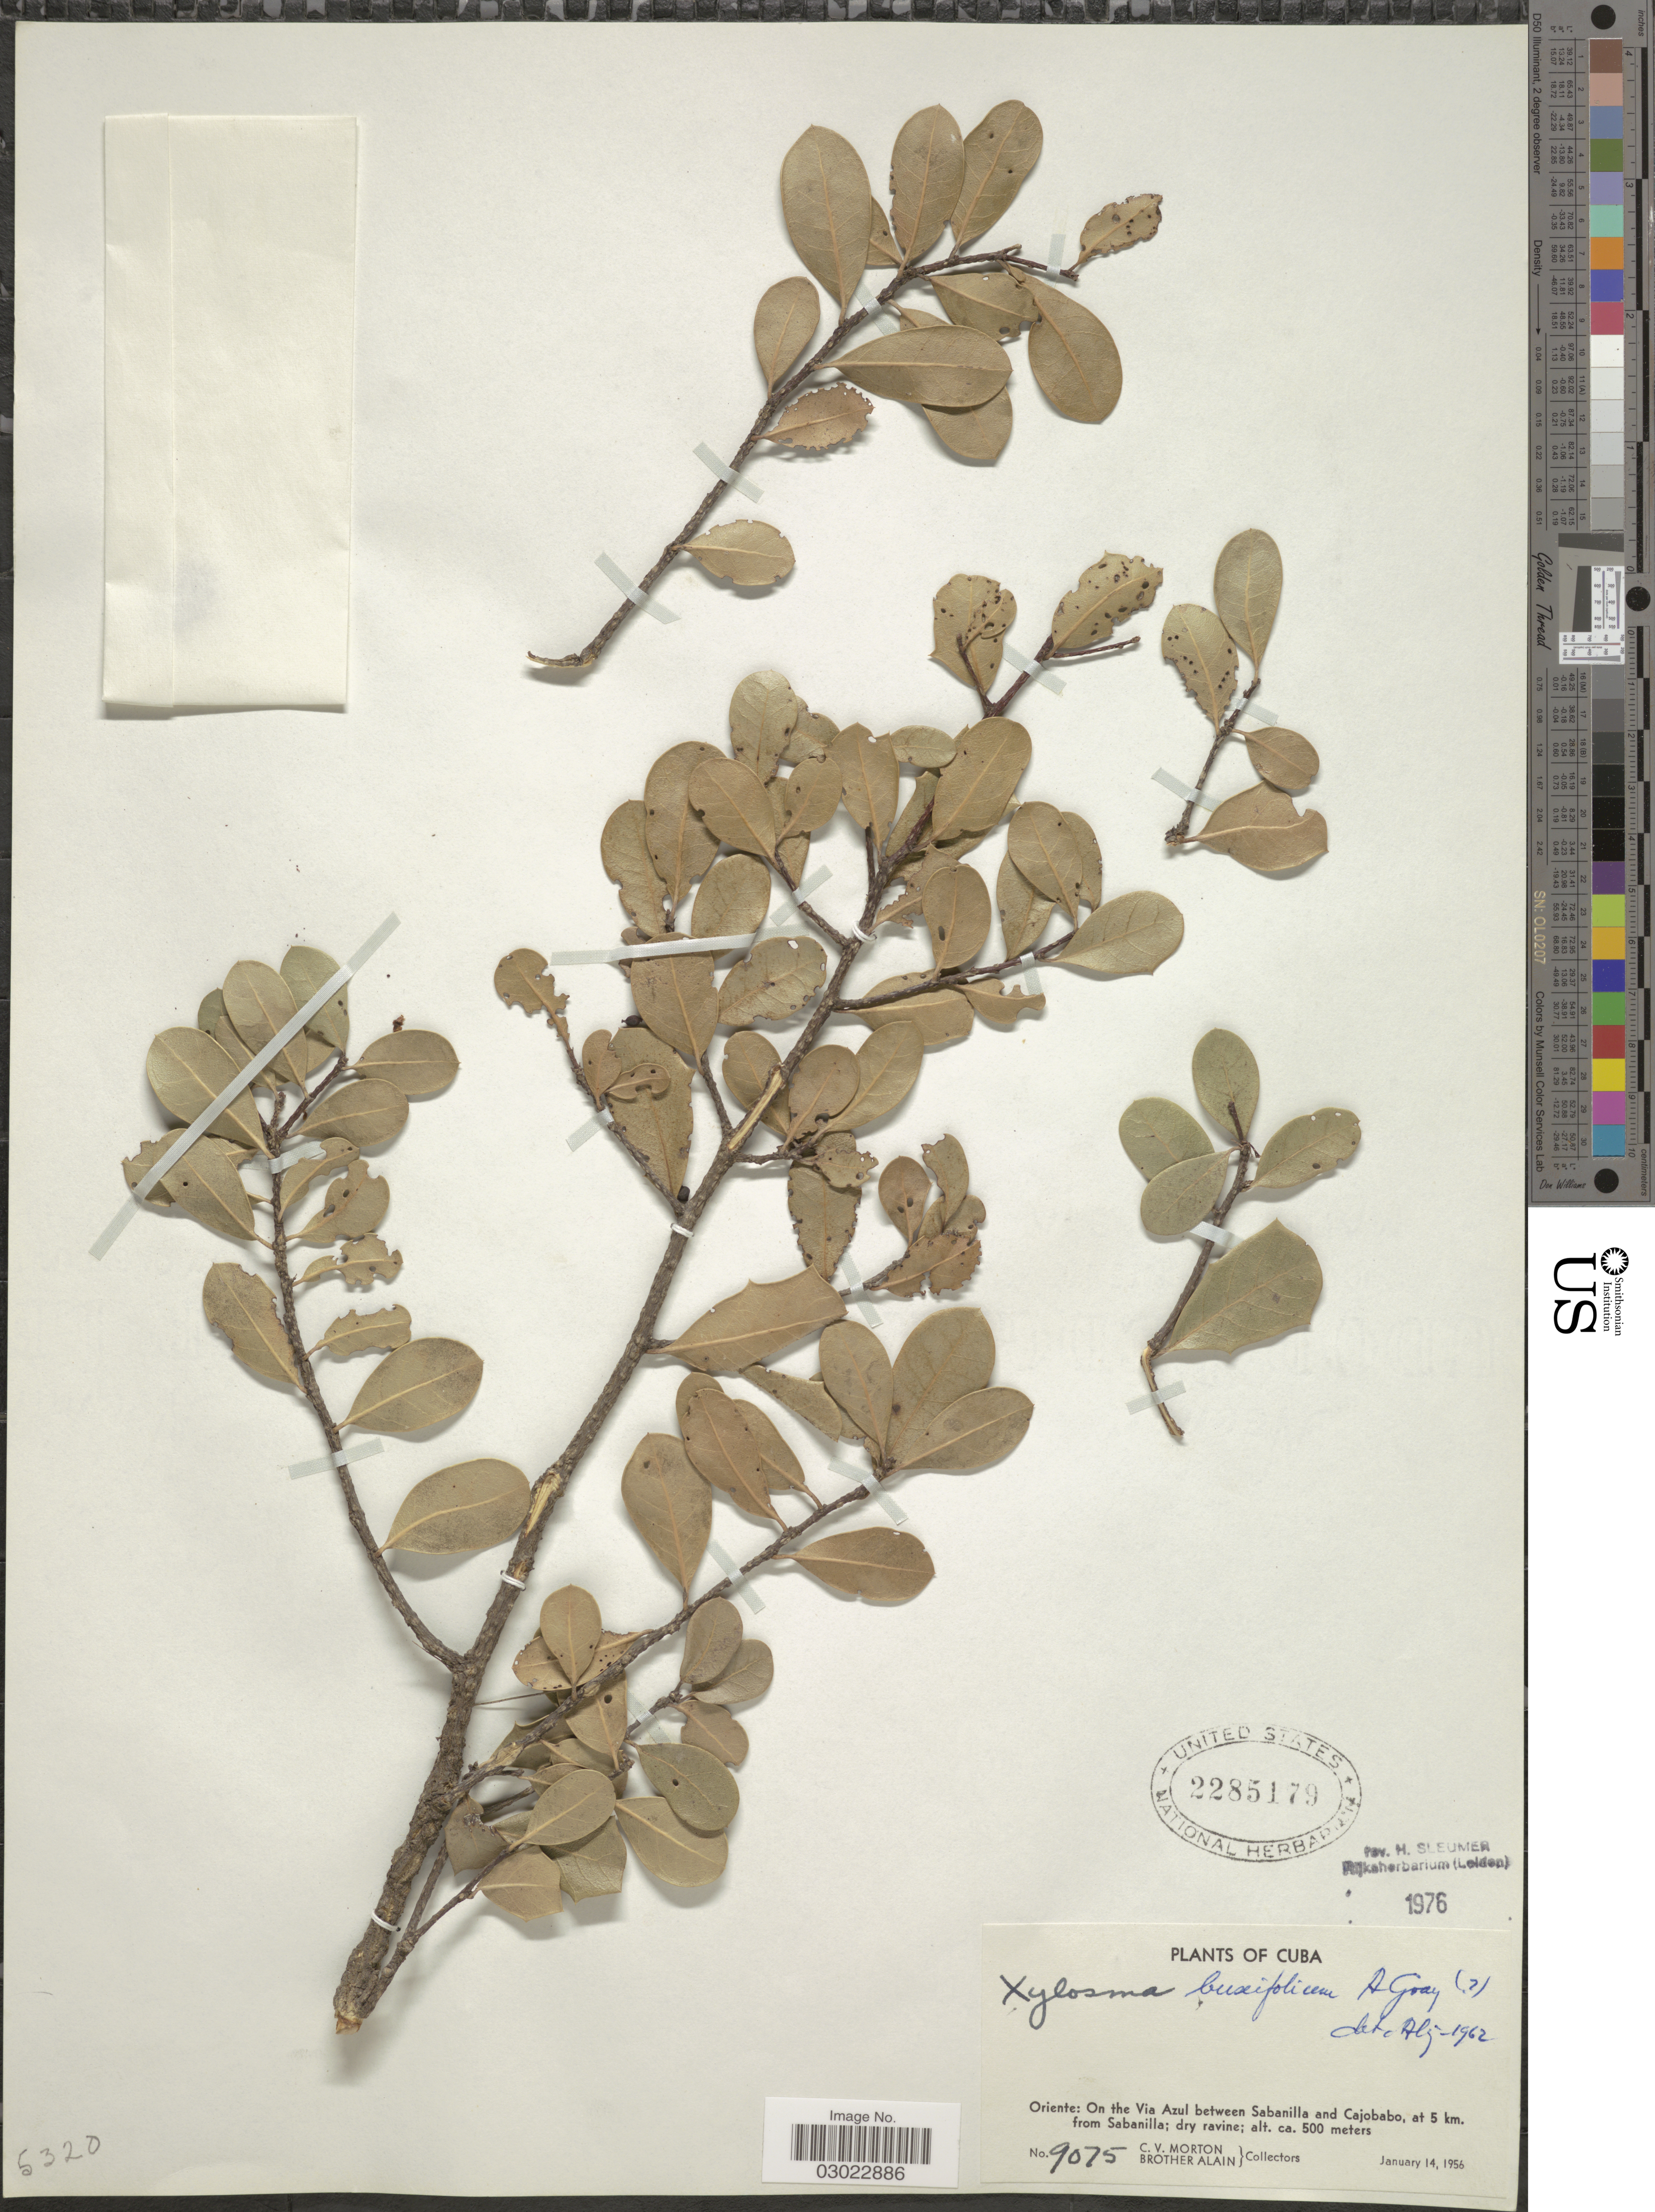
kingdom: Plantae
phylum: Tracheophyta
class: Magnoliopsida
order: Malpighiales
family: Salicaceae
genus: Xylosma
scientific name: Xylosma buxifolia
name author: A. Gray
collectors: C. V. Morton & Alain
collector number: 9075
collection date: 1956-01-14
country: Cuba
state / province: Oriente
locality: On the Via Azul between Sabanilla and Cajobabo, at 5 km. from Sabanilla.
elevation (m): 500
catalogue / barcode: US 2285179